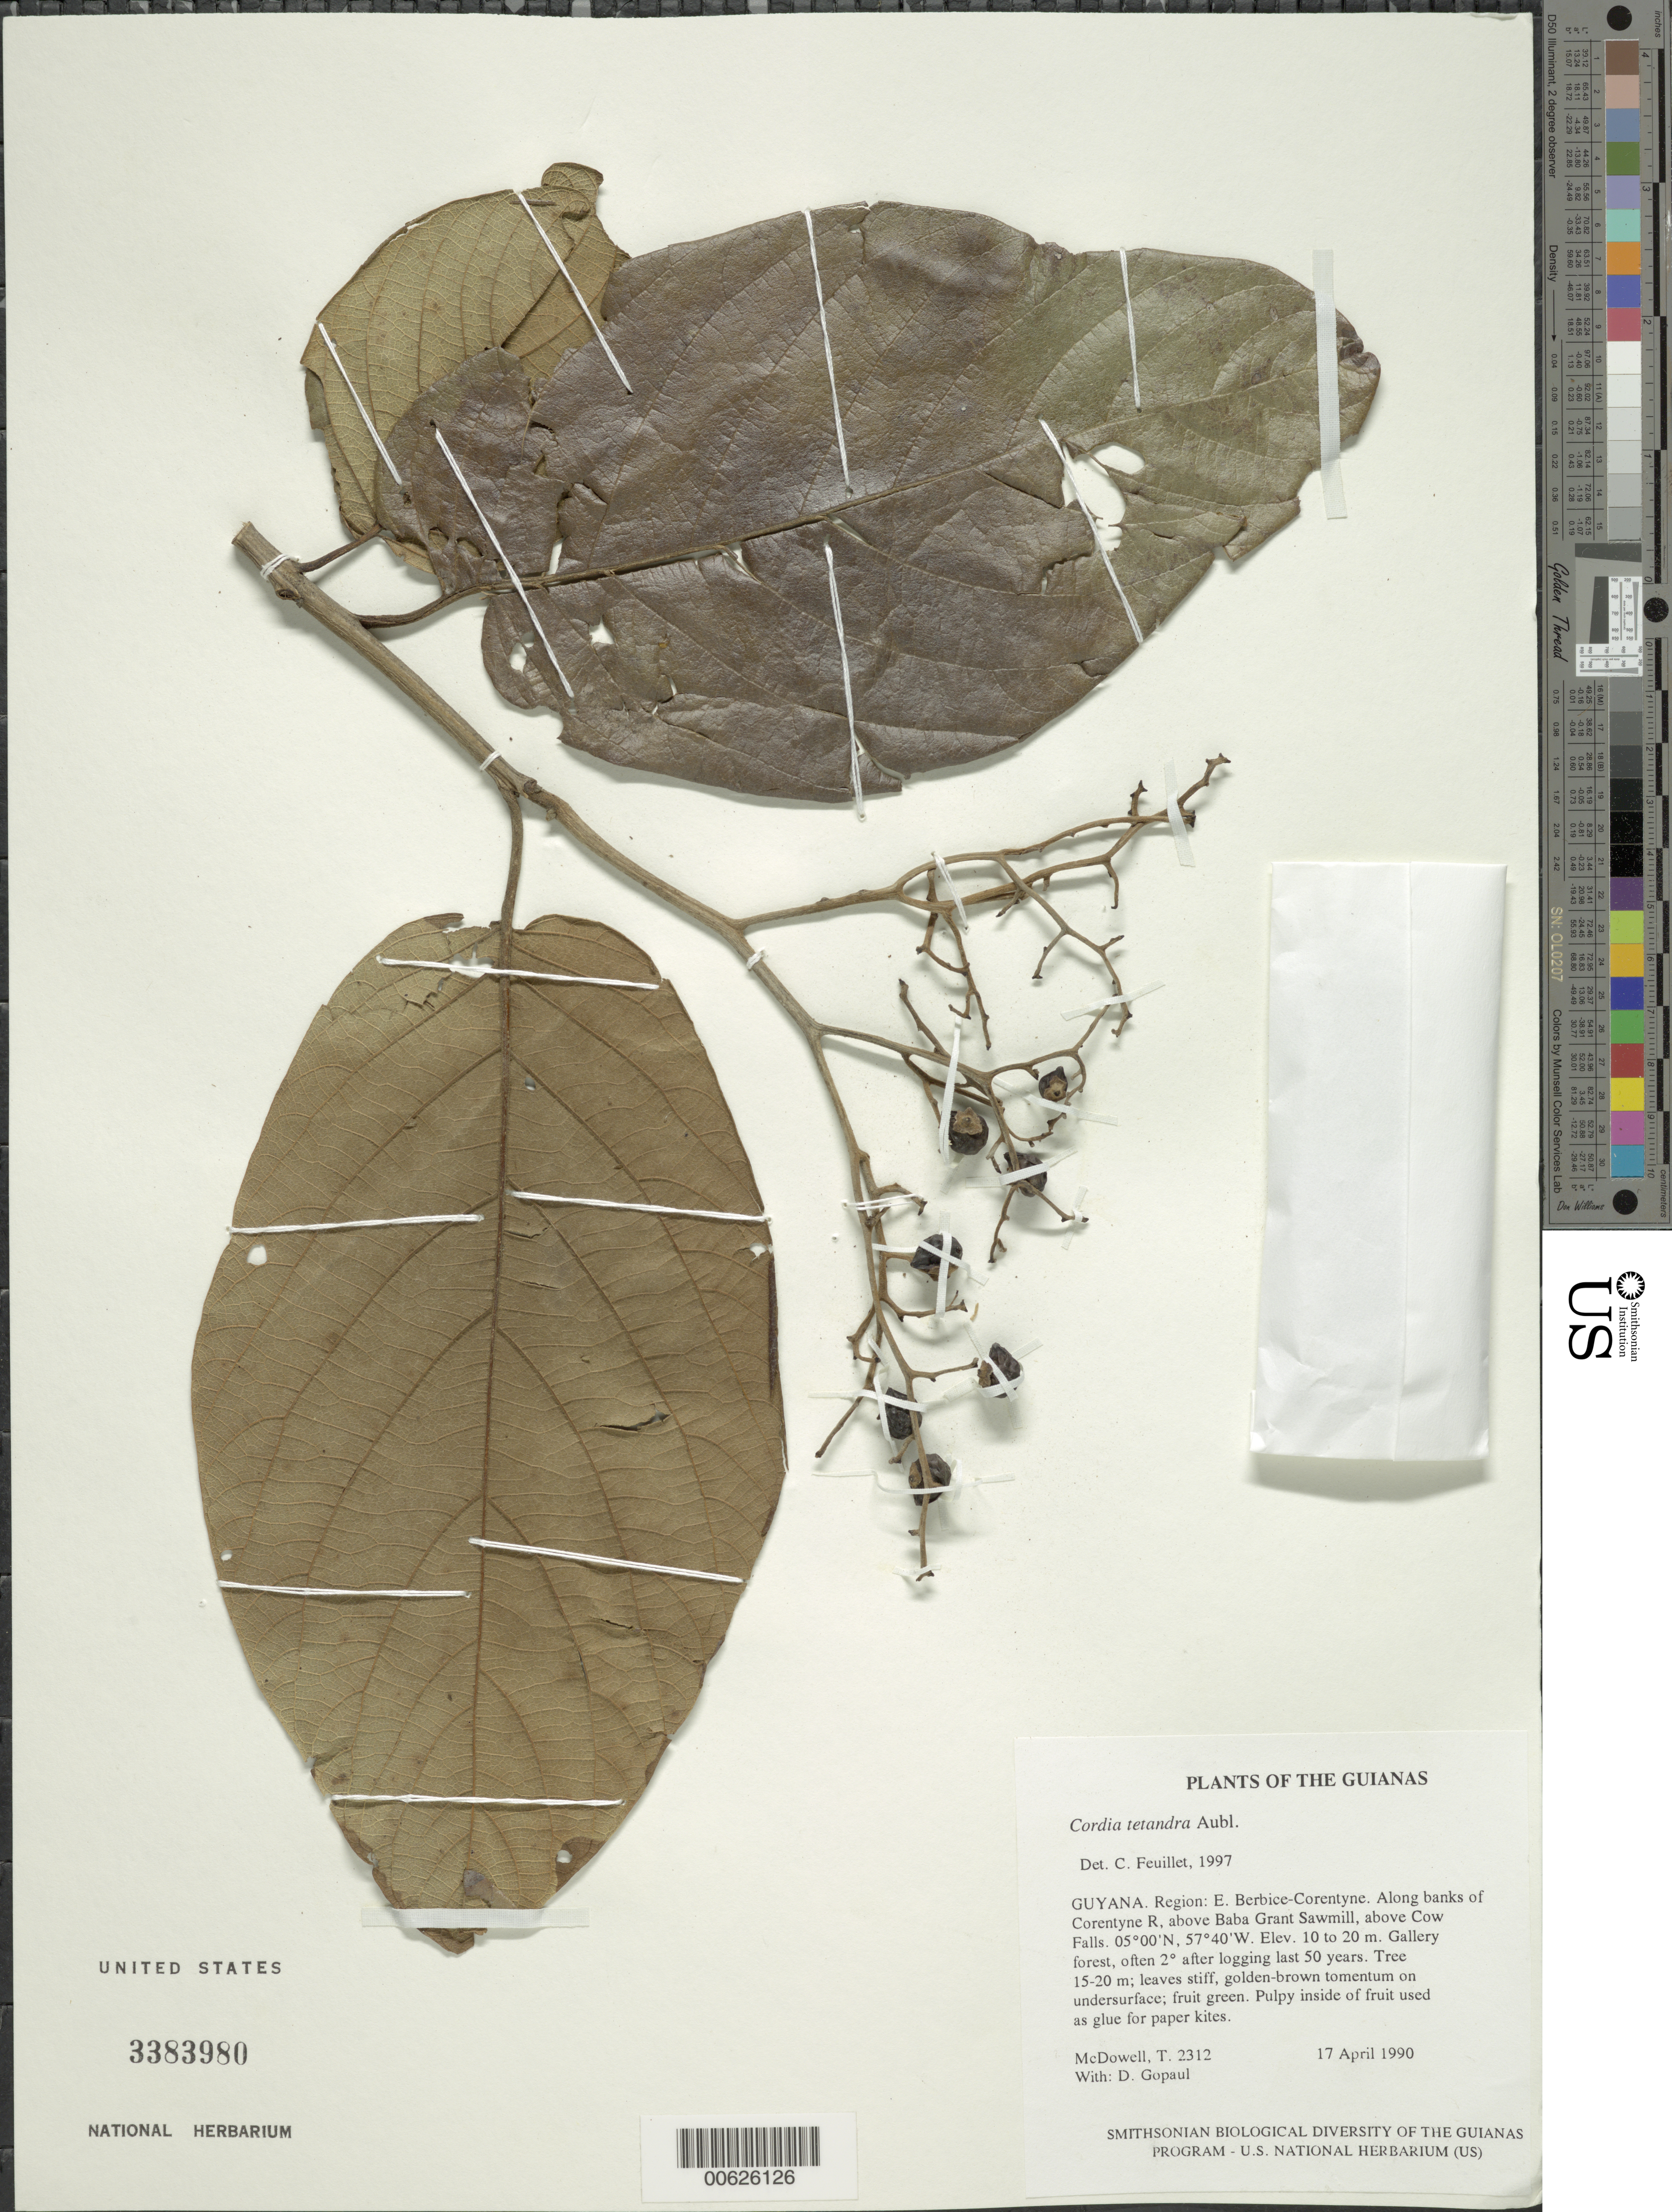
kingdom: Plantae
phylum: Tracheophyta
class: Magnoliopsida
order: Boraginales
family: Cordiaceae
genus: Cordia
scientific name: Cordia tetrandra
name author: Aubl.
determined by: Feuillet, C.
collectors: T. McDowell & D. Gopaul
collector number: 2312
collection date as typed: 17 April 1990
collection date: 1990-04-17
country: Guyana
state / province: E. Berbice-Corentyne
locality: Along banks of Corentyne River, above Baba Grant Sawmill, above Cow Falls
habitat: Gallery forest, often secondary after logging last 50 years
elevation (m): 10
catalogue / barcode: US 3383980